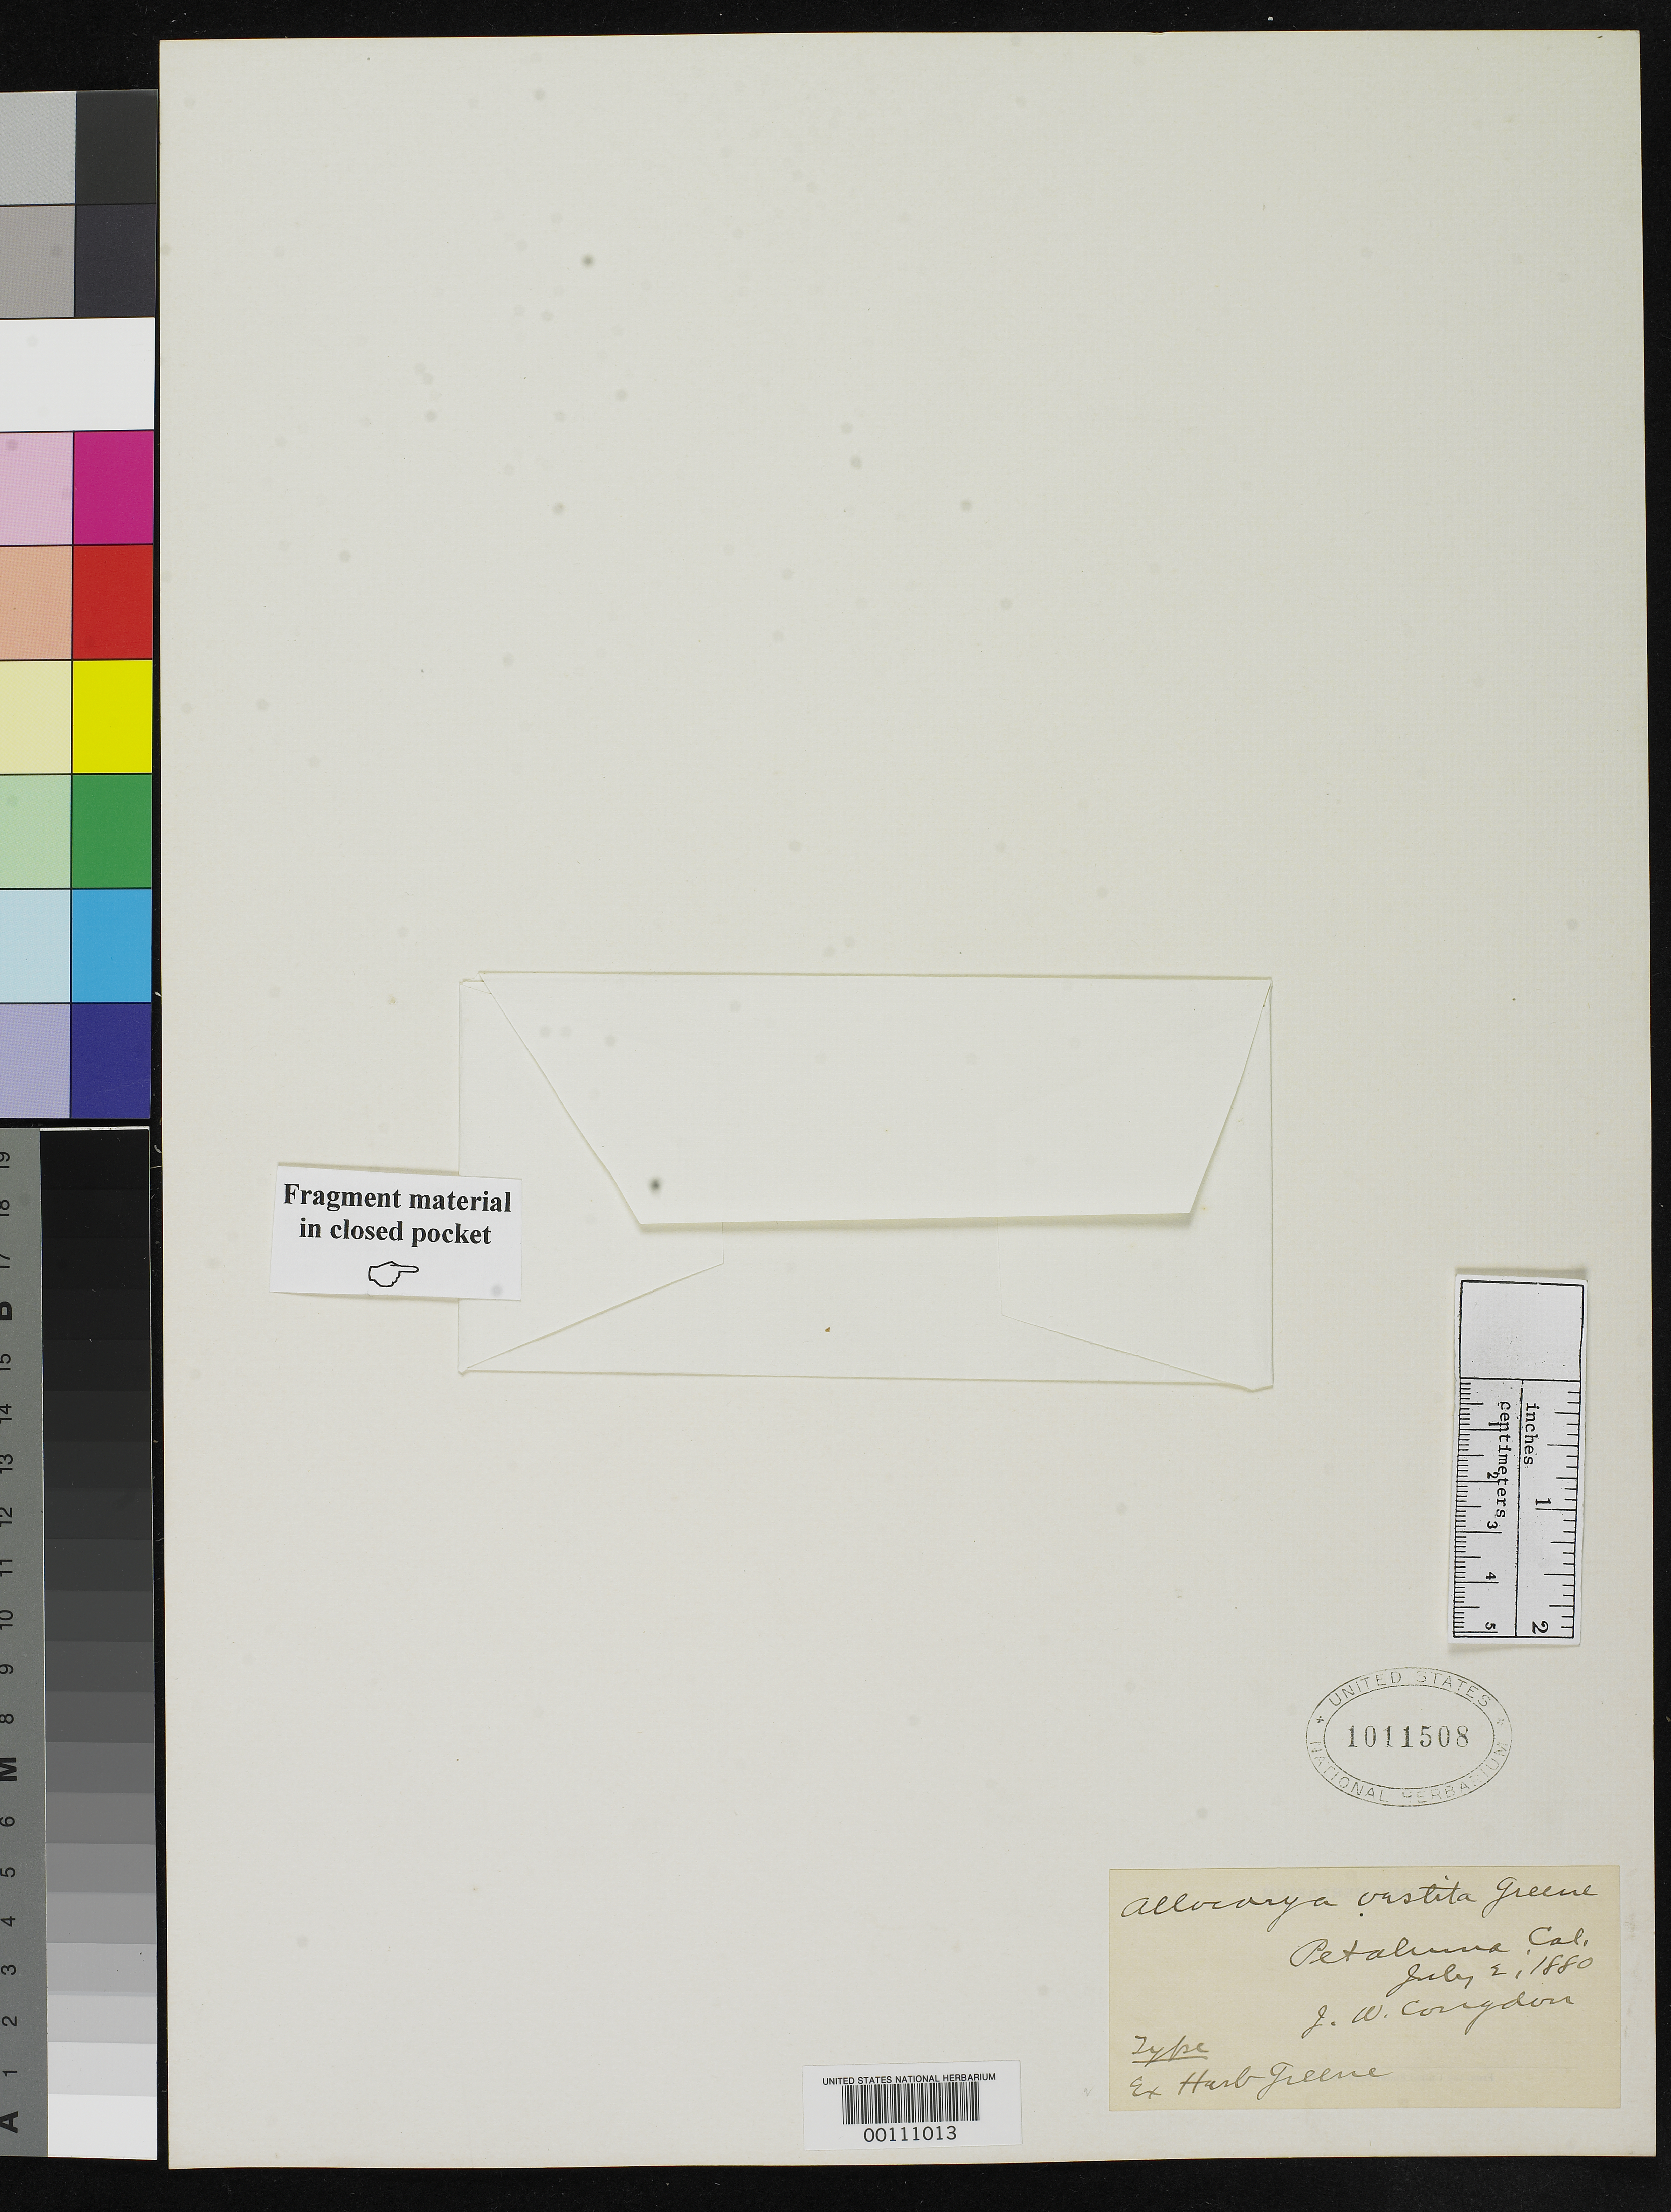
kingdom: Plantae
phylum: Tracheophyta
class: Magnoliopsida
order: Boraginales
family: Boraginaceae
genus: Allocarya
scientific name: Allocarya vestita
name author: Greene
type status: Isotype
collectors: J. W. Congdon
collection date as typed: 02 Jul 1880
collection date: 1880-07-02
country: United States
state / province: California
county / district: Sonoma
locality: Petaluma.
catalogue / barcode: US 1011508